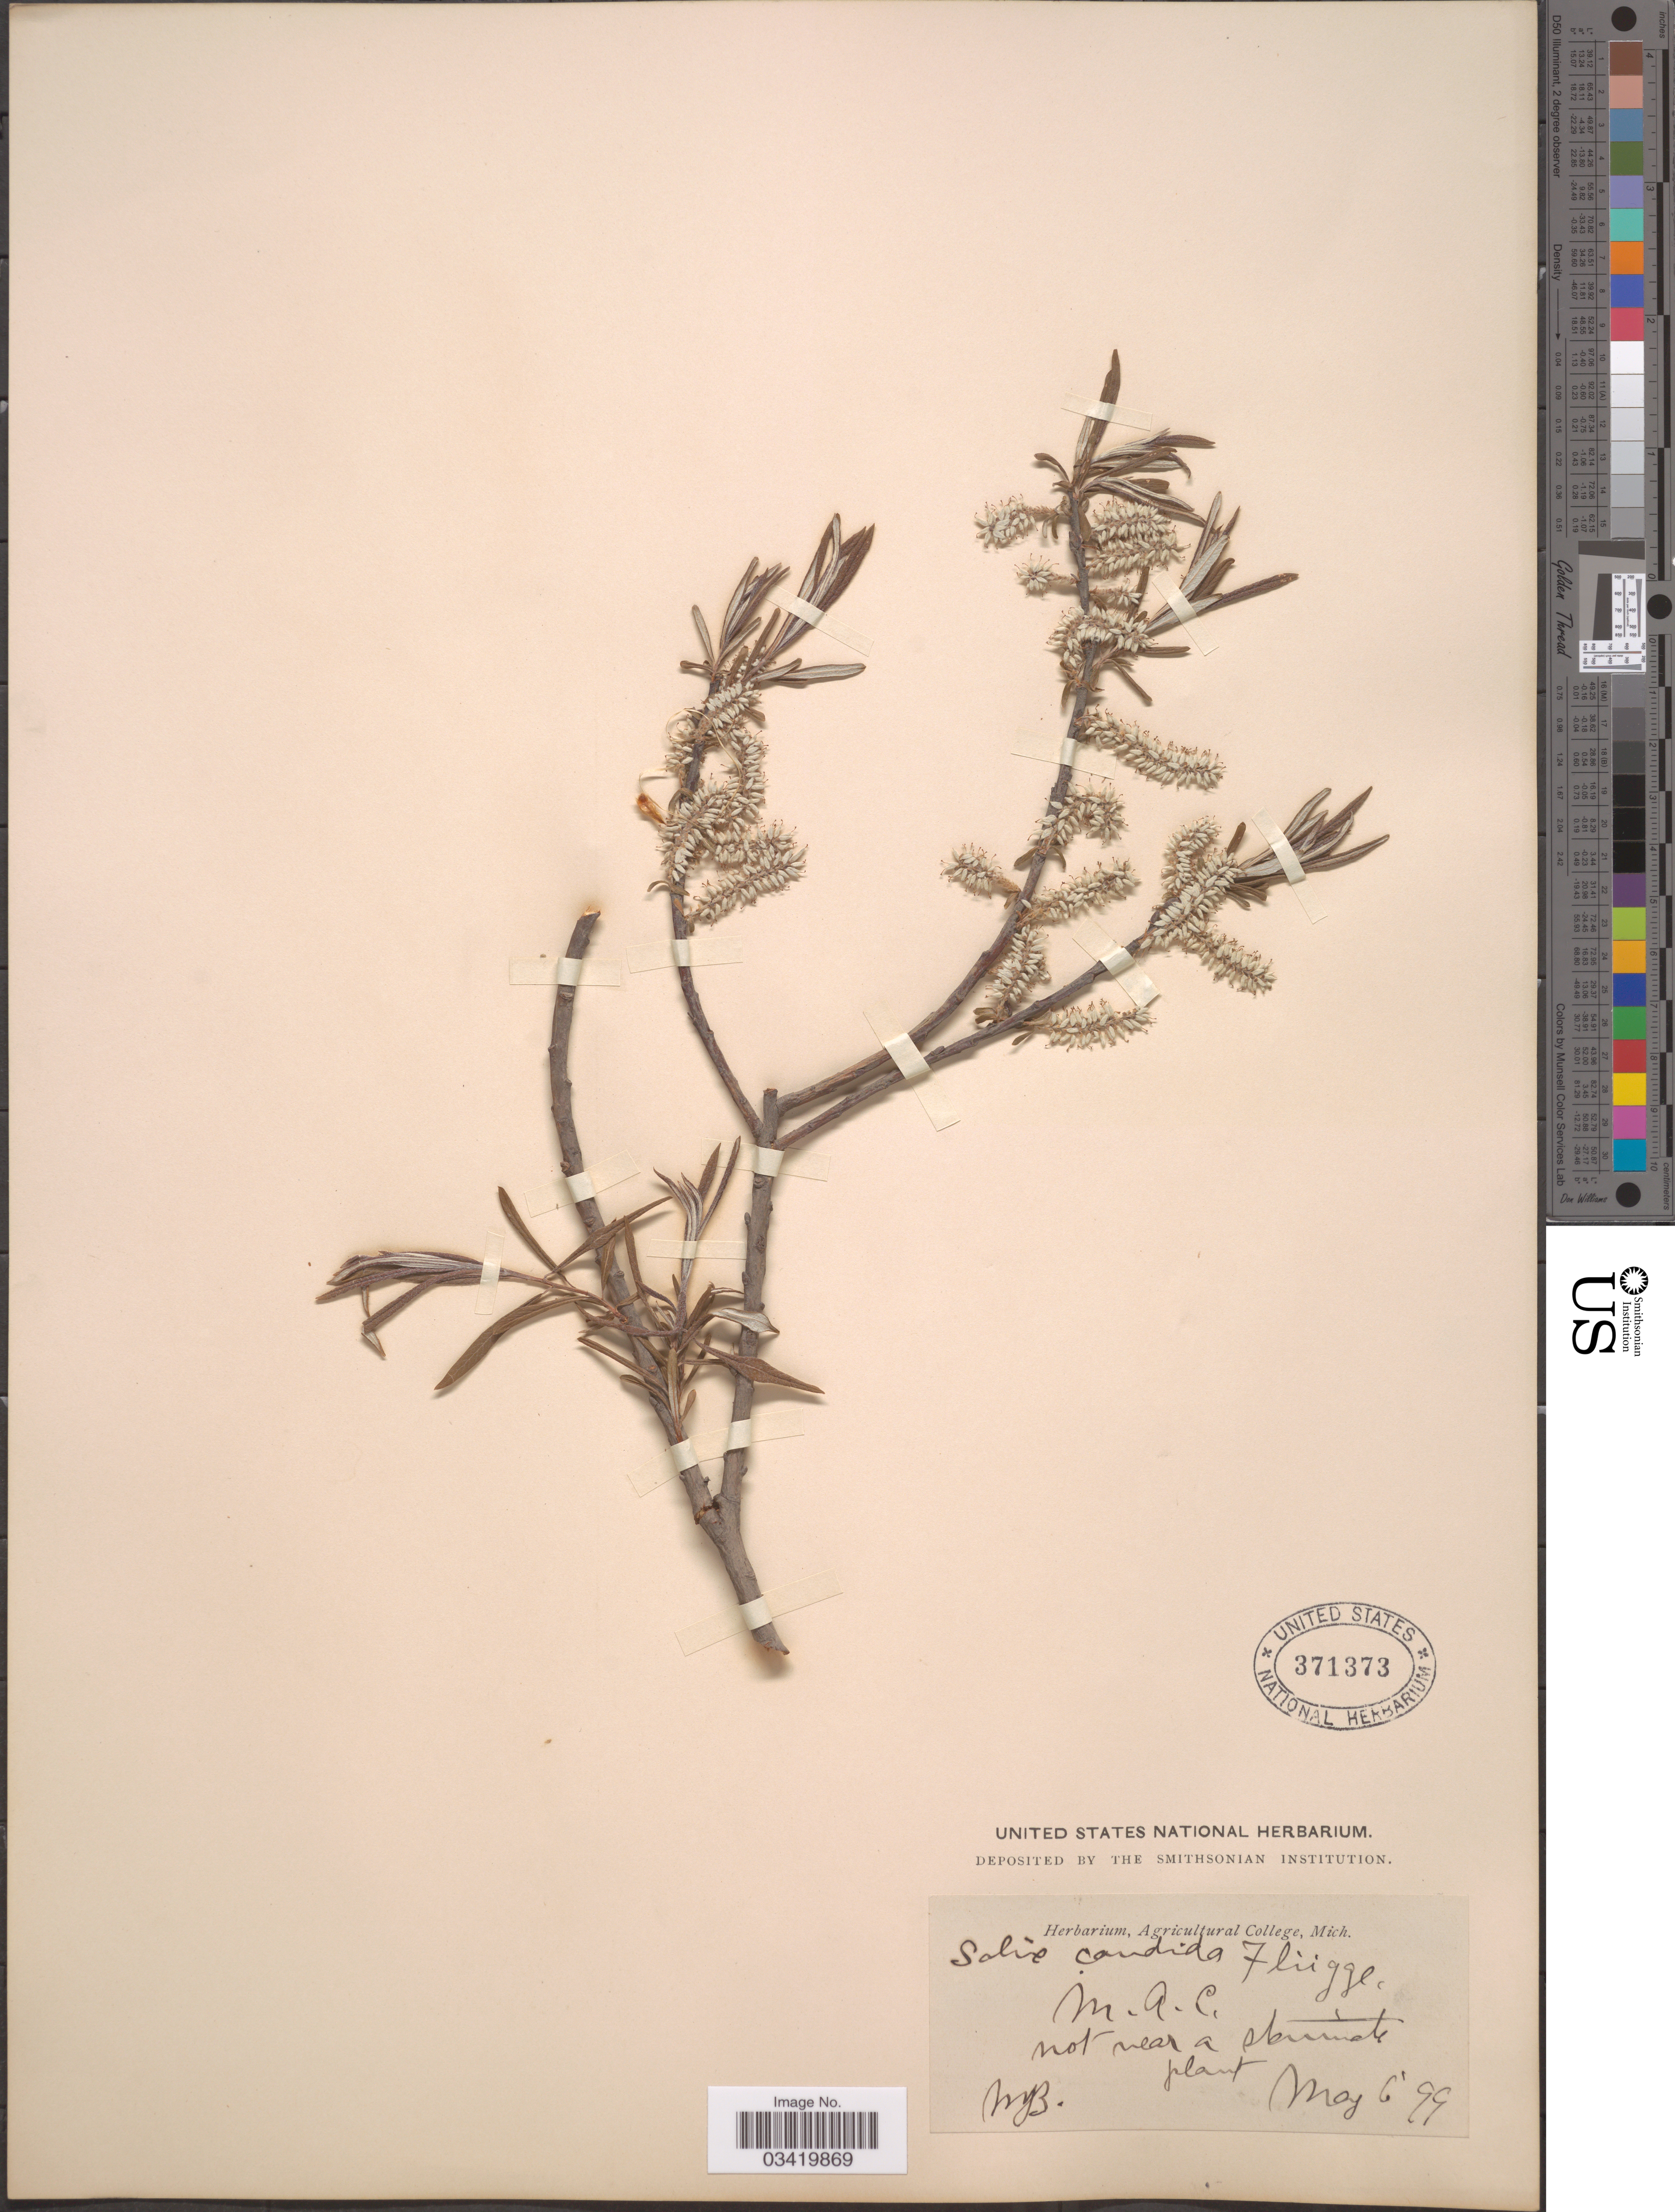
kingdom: Plantae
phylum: Tracheophyta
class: Magnoliopsida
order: Malpighiales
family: Salicaceae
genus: Salix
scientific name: Salix candida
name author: Flüggé ex Willd.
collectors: W.J.B.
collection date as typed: Transcribed d/m/y: 6/5/99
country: United States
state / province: Michigan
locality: M.A.C.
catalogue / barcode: US 371373